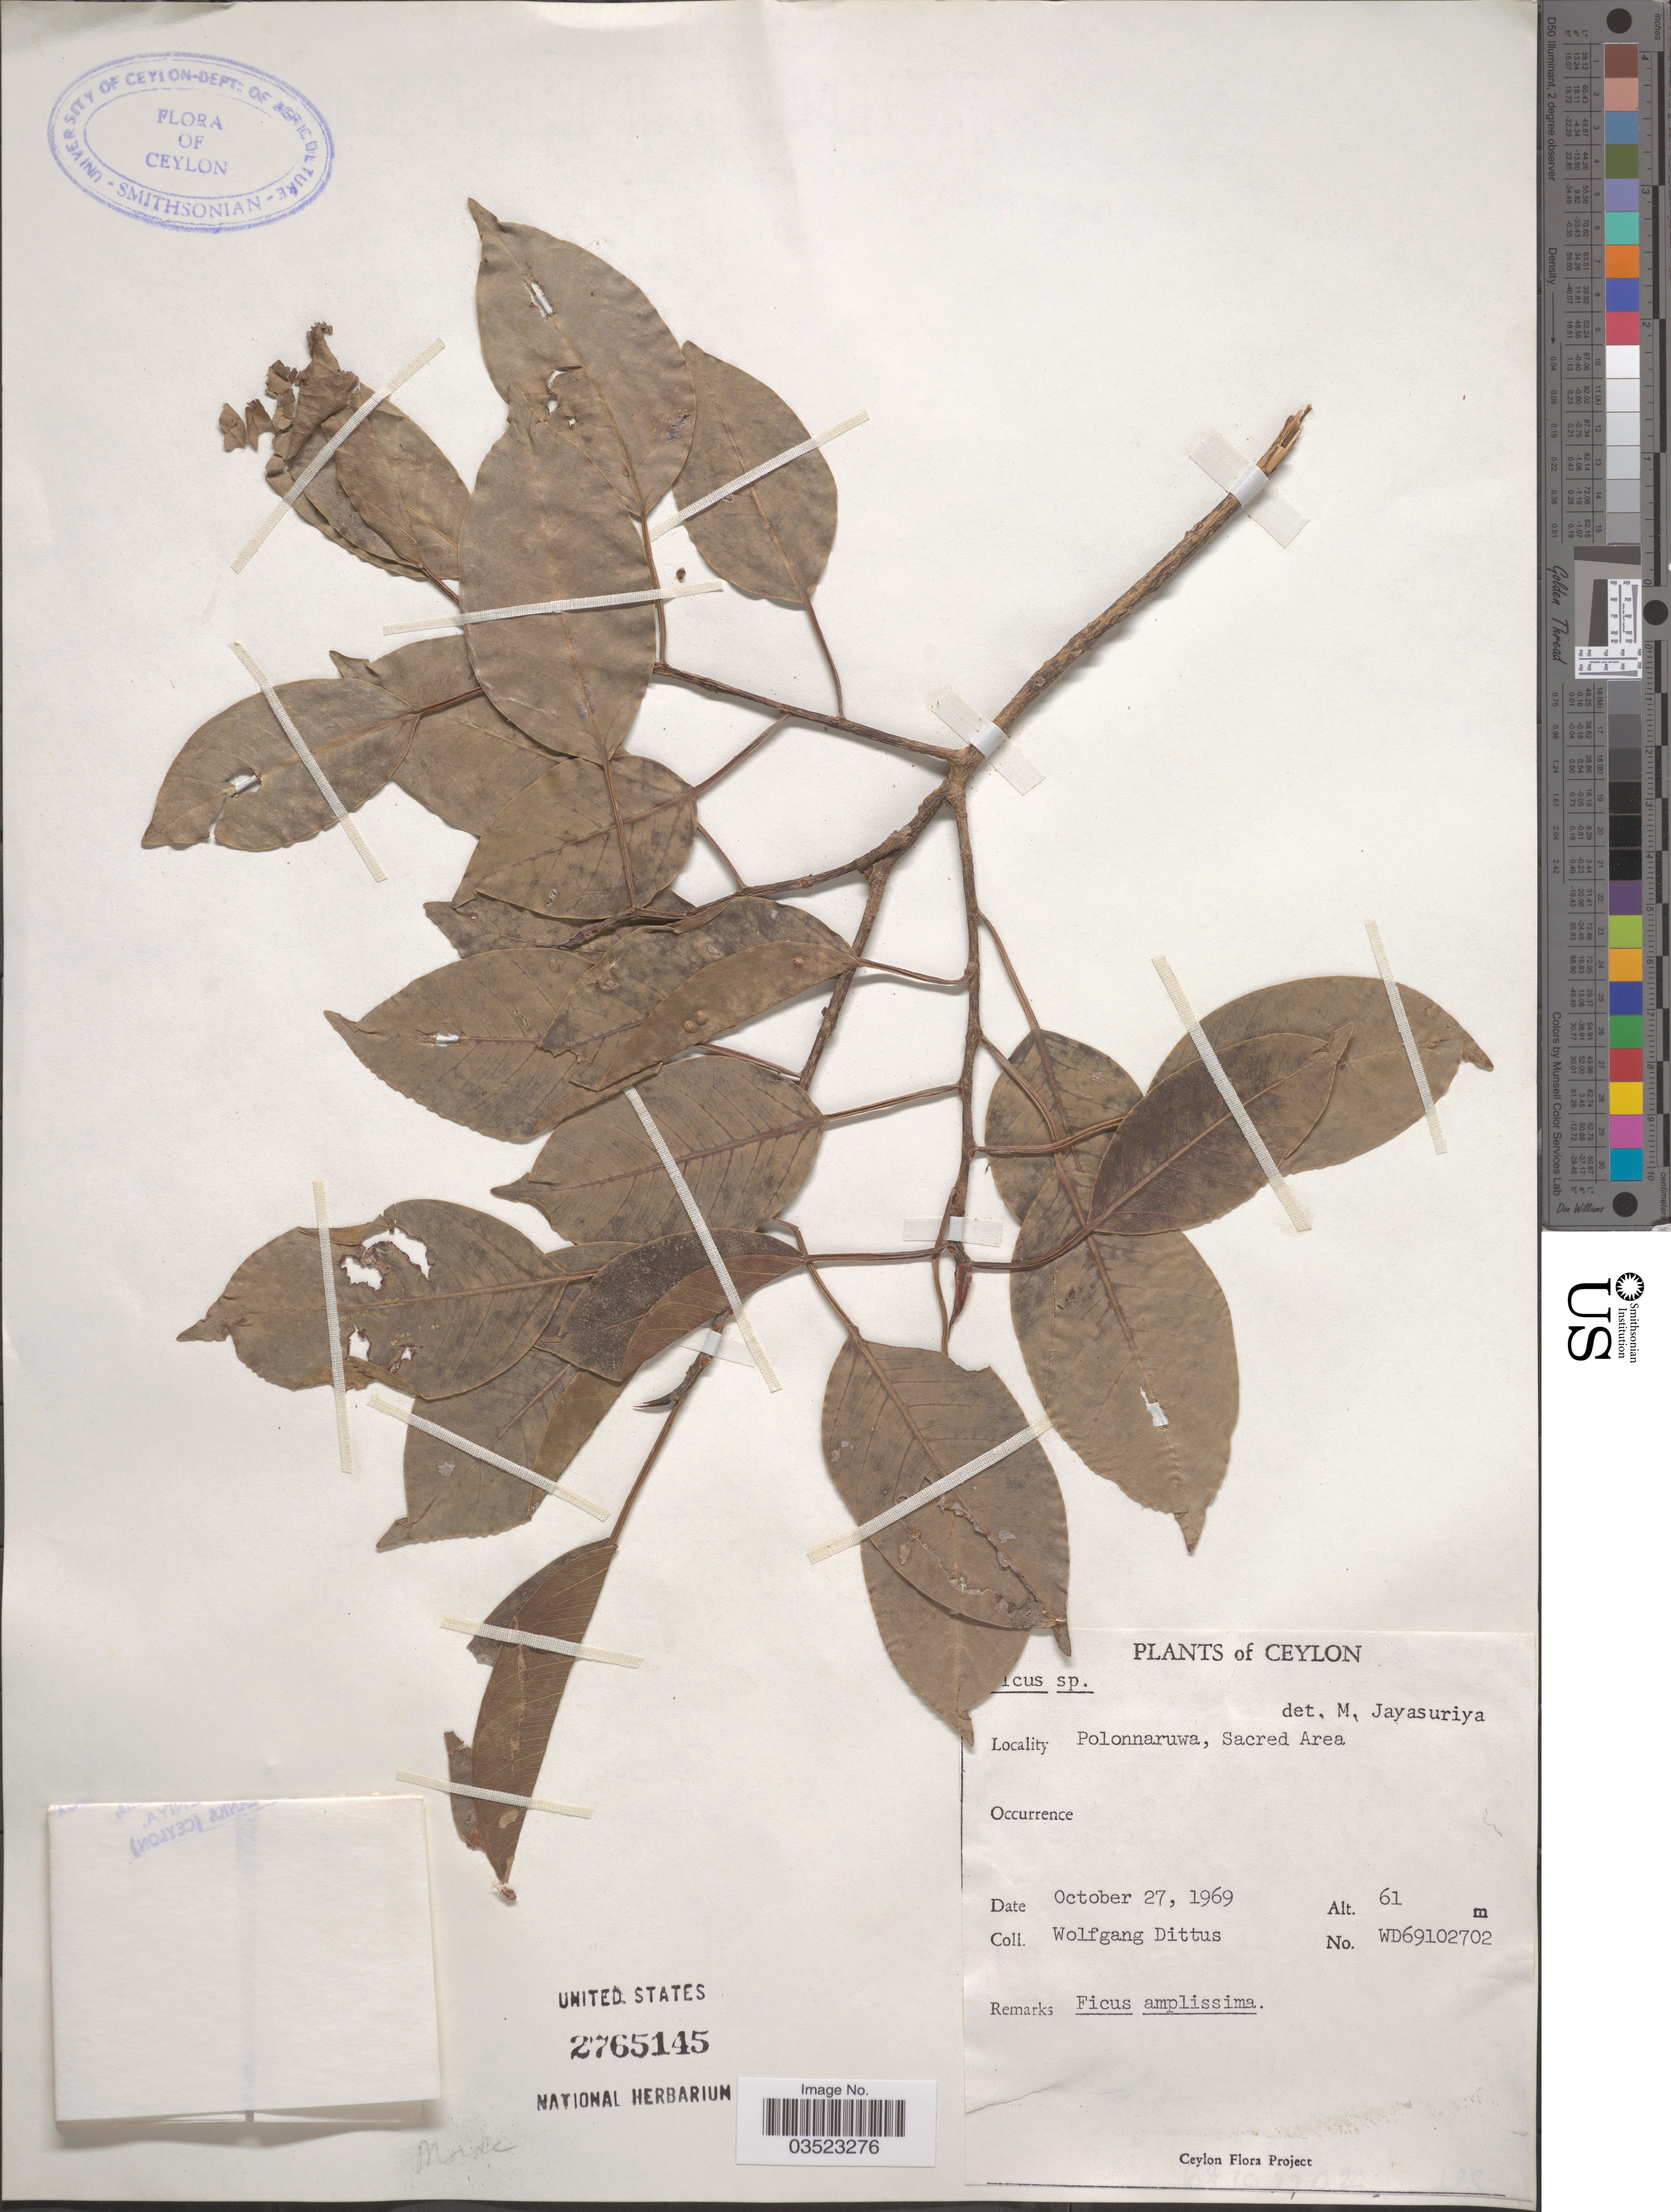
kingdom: Plantae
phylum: Tracheophyta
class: Magnoliopsida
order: Rosales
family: Moraceae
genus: Ficus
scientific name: Ficus sp.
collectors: W. Dittus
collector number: WD69102702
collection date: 1969-10-27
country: Sri Lanka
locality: Ceylon. Polonnaruwa, Sacred Area.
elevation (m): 61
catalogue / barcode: US 2765145